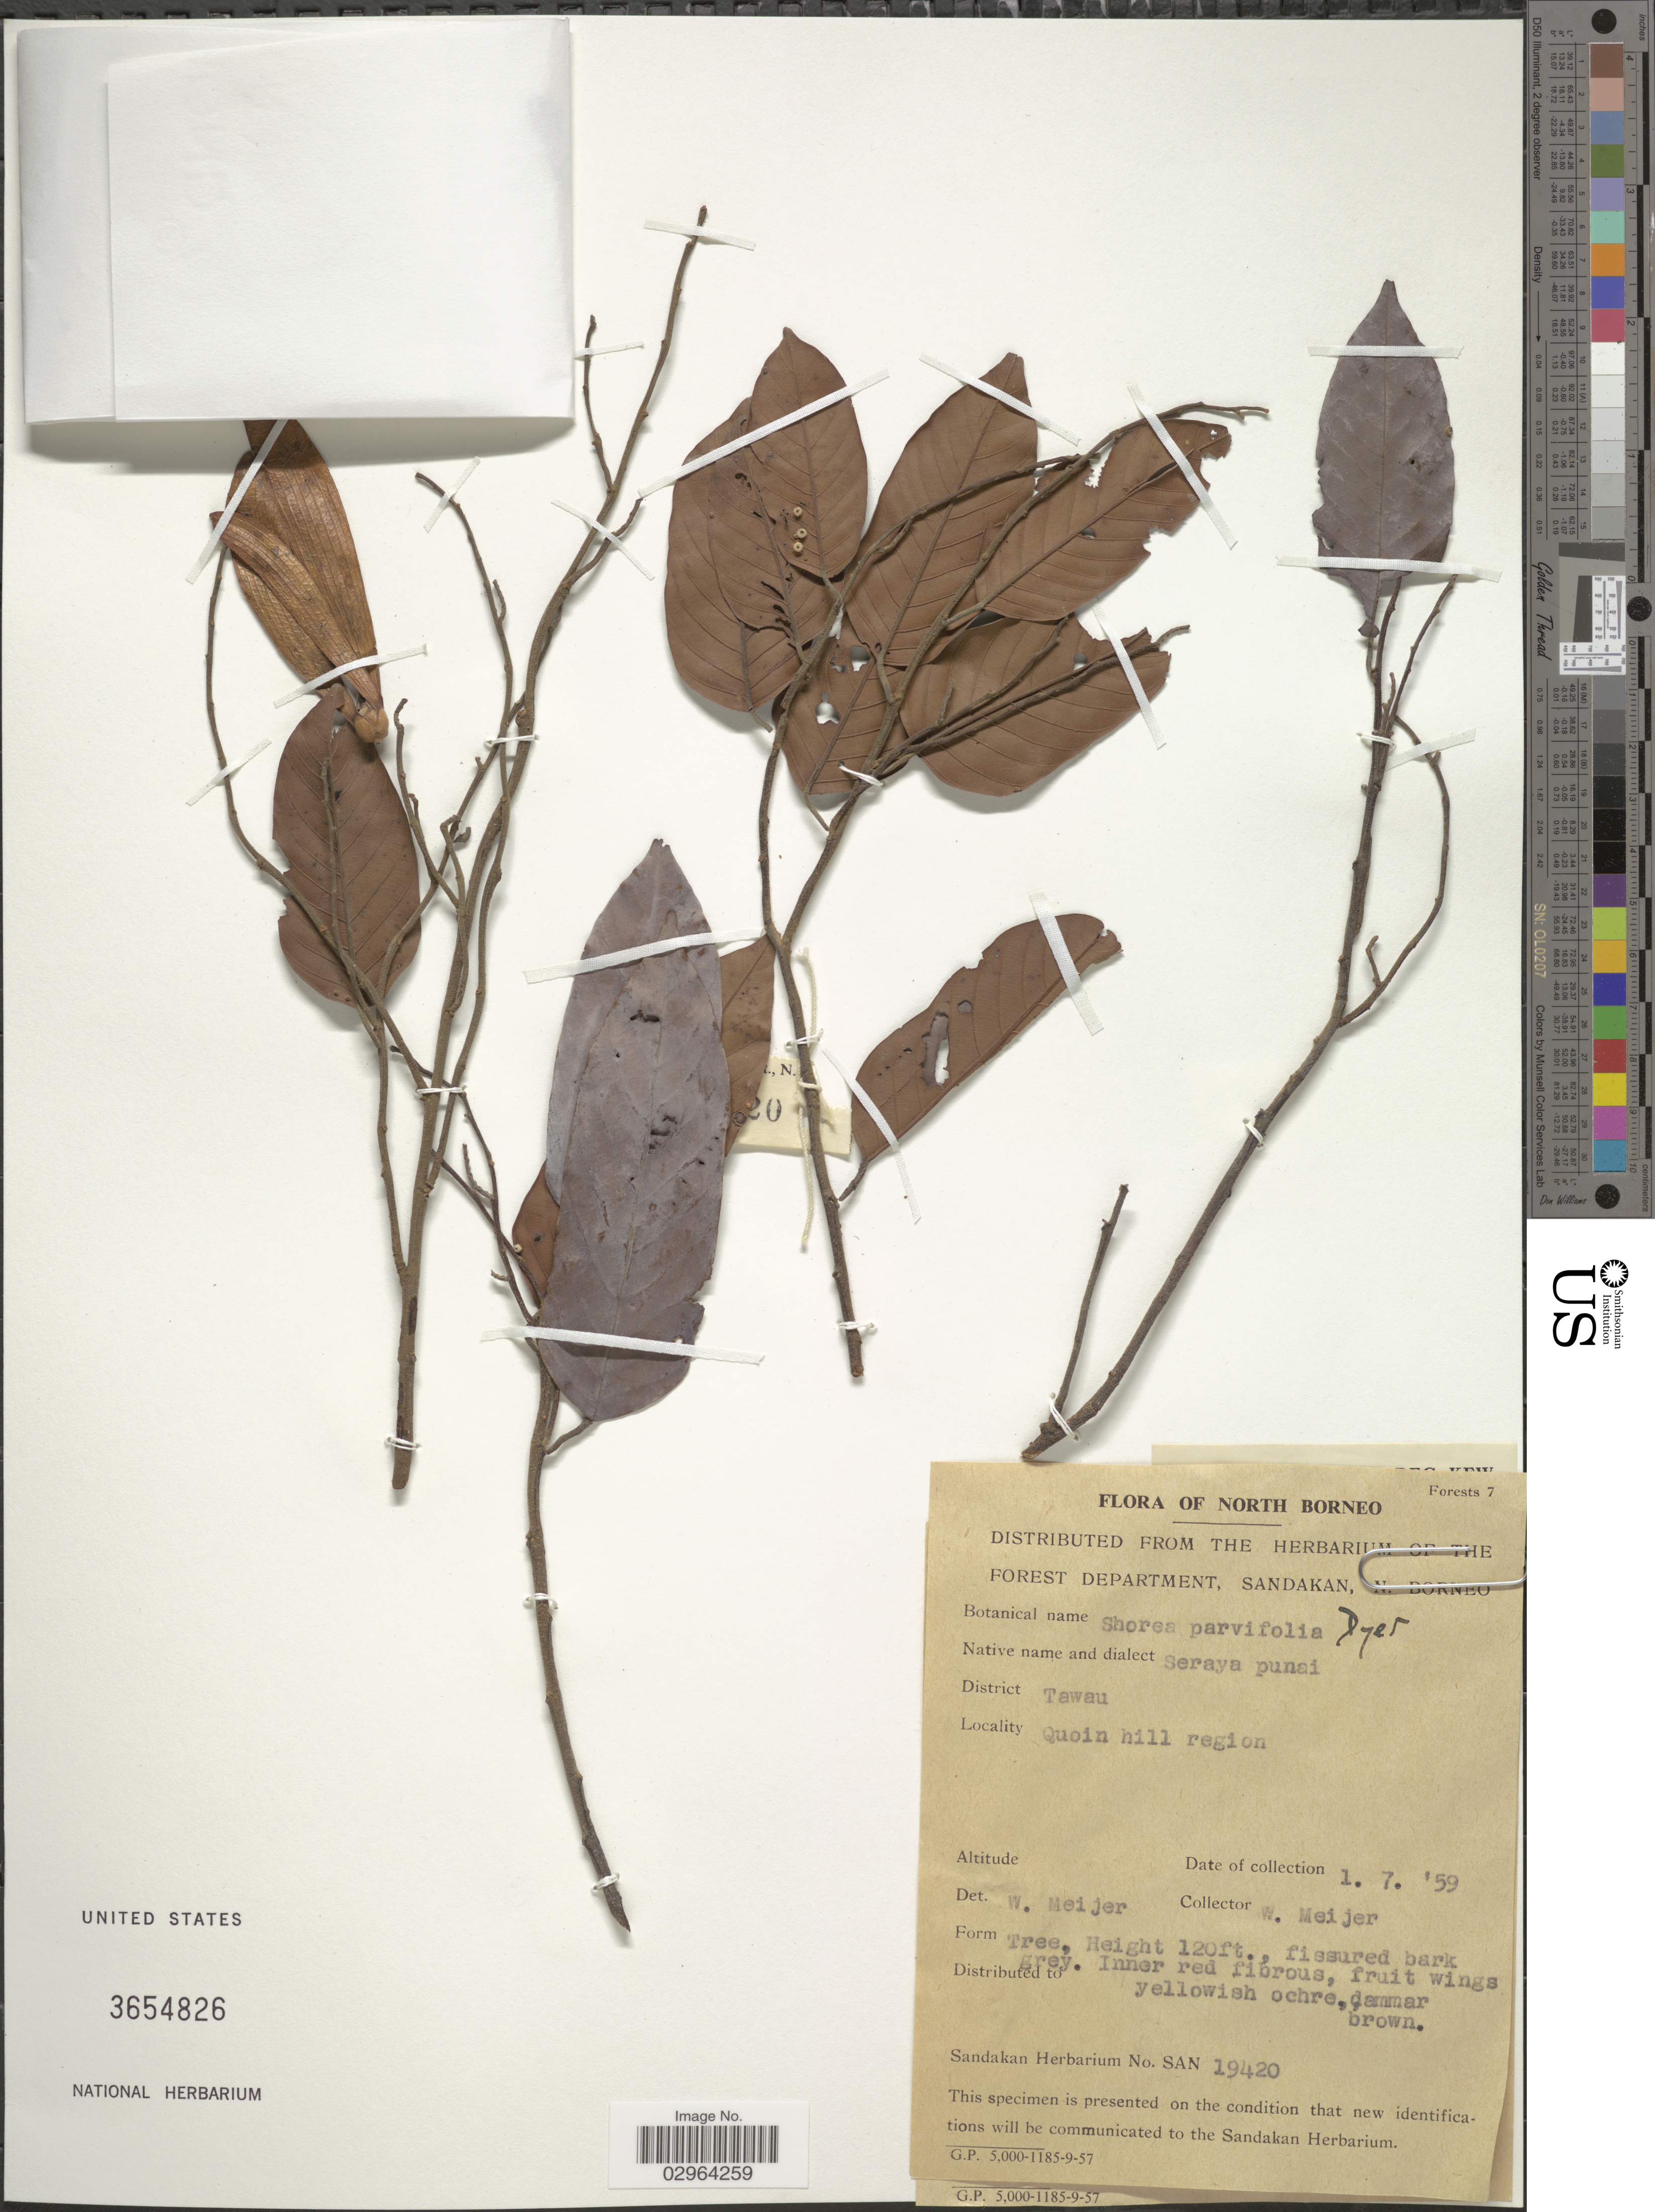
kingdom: Plantae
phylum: Tracheophyta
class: Magnoliopsida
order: Malvales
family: Dipterocarpaceae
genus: Rubroshorea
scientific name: Rubroshorea parvifolia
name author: (Dyer) P.S. Ashton & J. Heck.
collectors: W. Meijer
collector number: SAN19420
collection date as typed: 1/7/59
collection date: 1959-07-01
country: Malaysia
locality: North Borneo. District Tawau. Quoin hill region.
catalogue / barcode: US 3654826